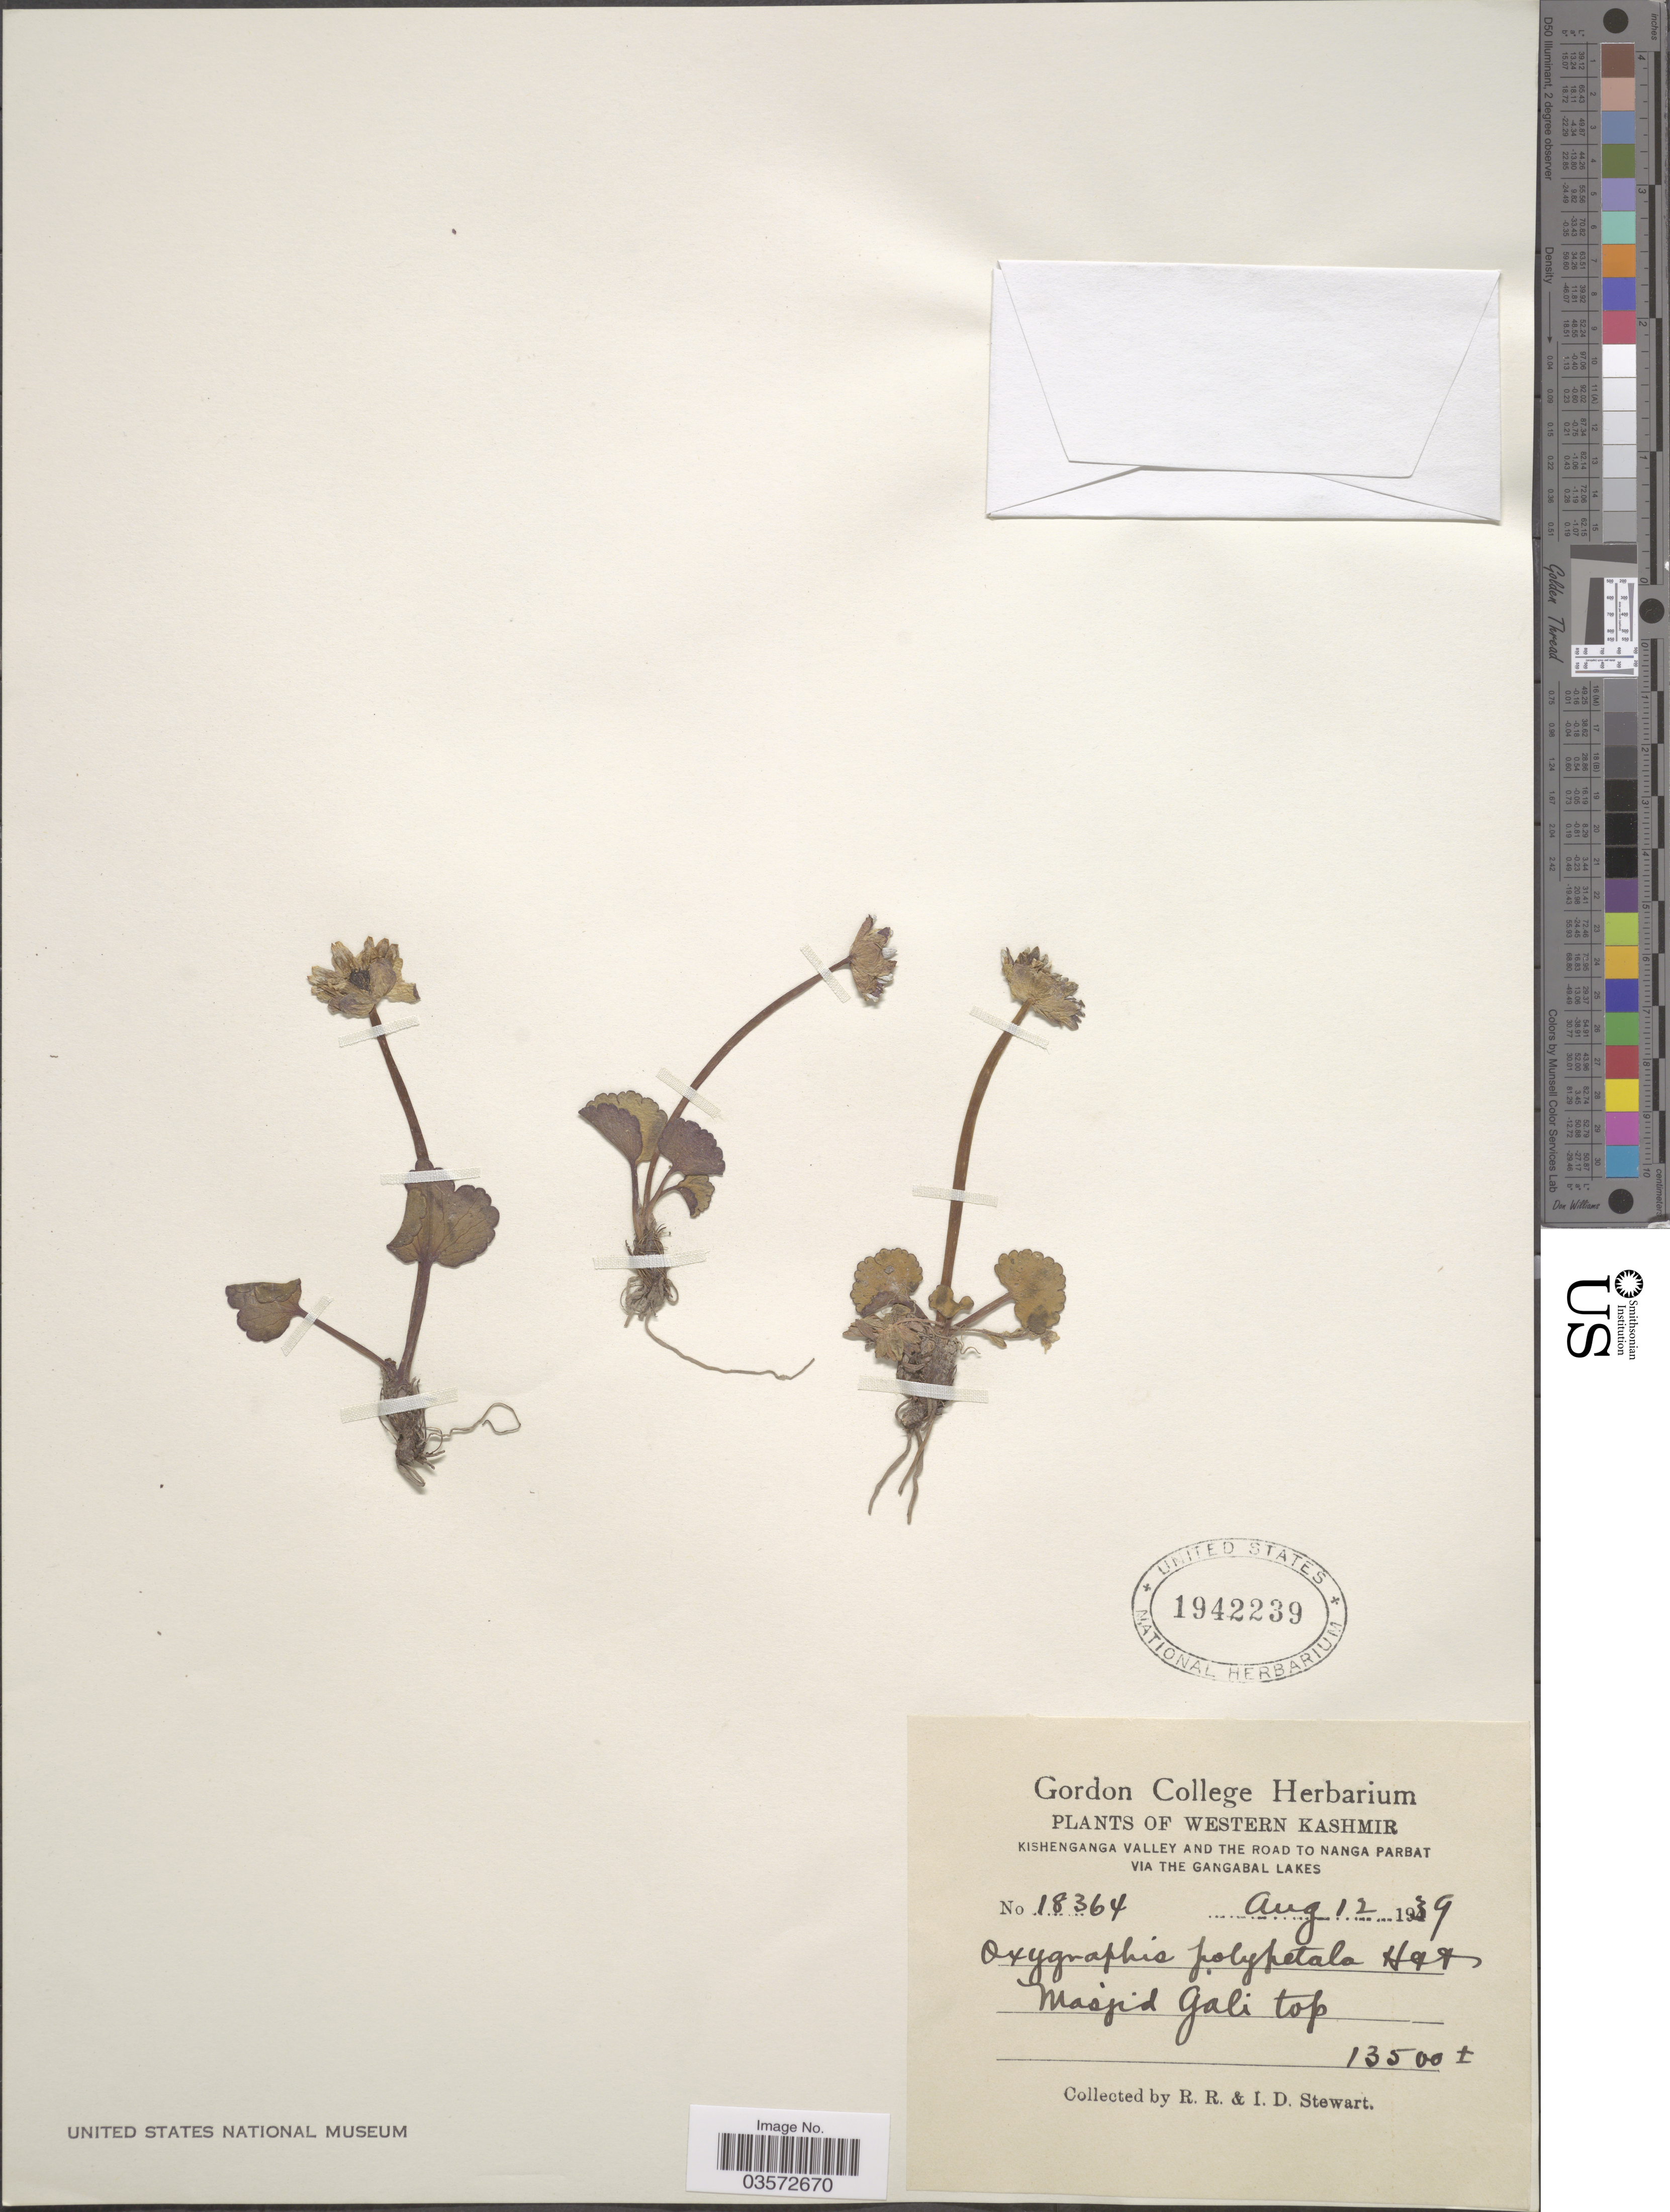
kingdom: Plantae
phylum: Tracheophyta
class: Magnoliopsida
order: Ranunculales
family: Ranunculaceae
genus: Ranunculus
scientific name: Ranunculus polypetalus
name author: Royle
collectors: R. Stewart & I. Stewart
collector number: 18364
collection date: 1939-08-12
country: India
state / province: Jammu and Kashmir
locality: Western Kashmir. Kishenganga Valley and The Road to Nanga Parbat via The Gangabal Lakes. Masjid Gali top.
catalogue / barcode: US 1942239